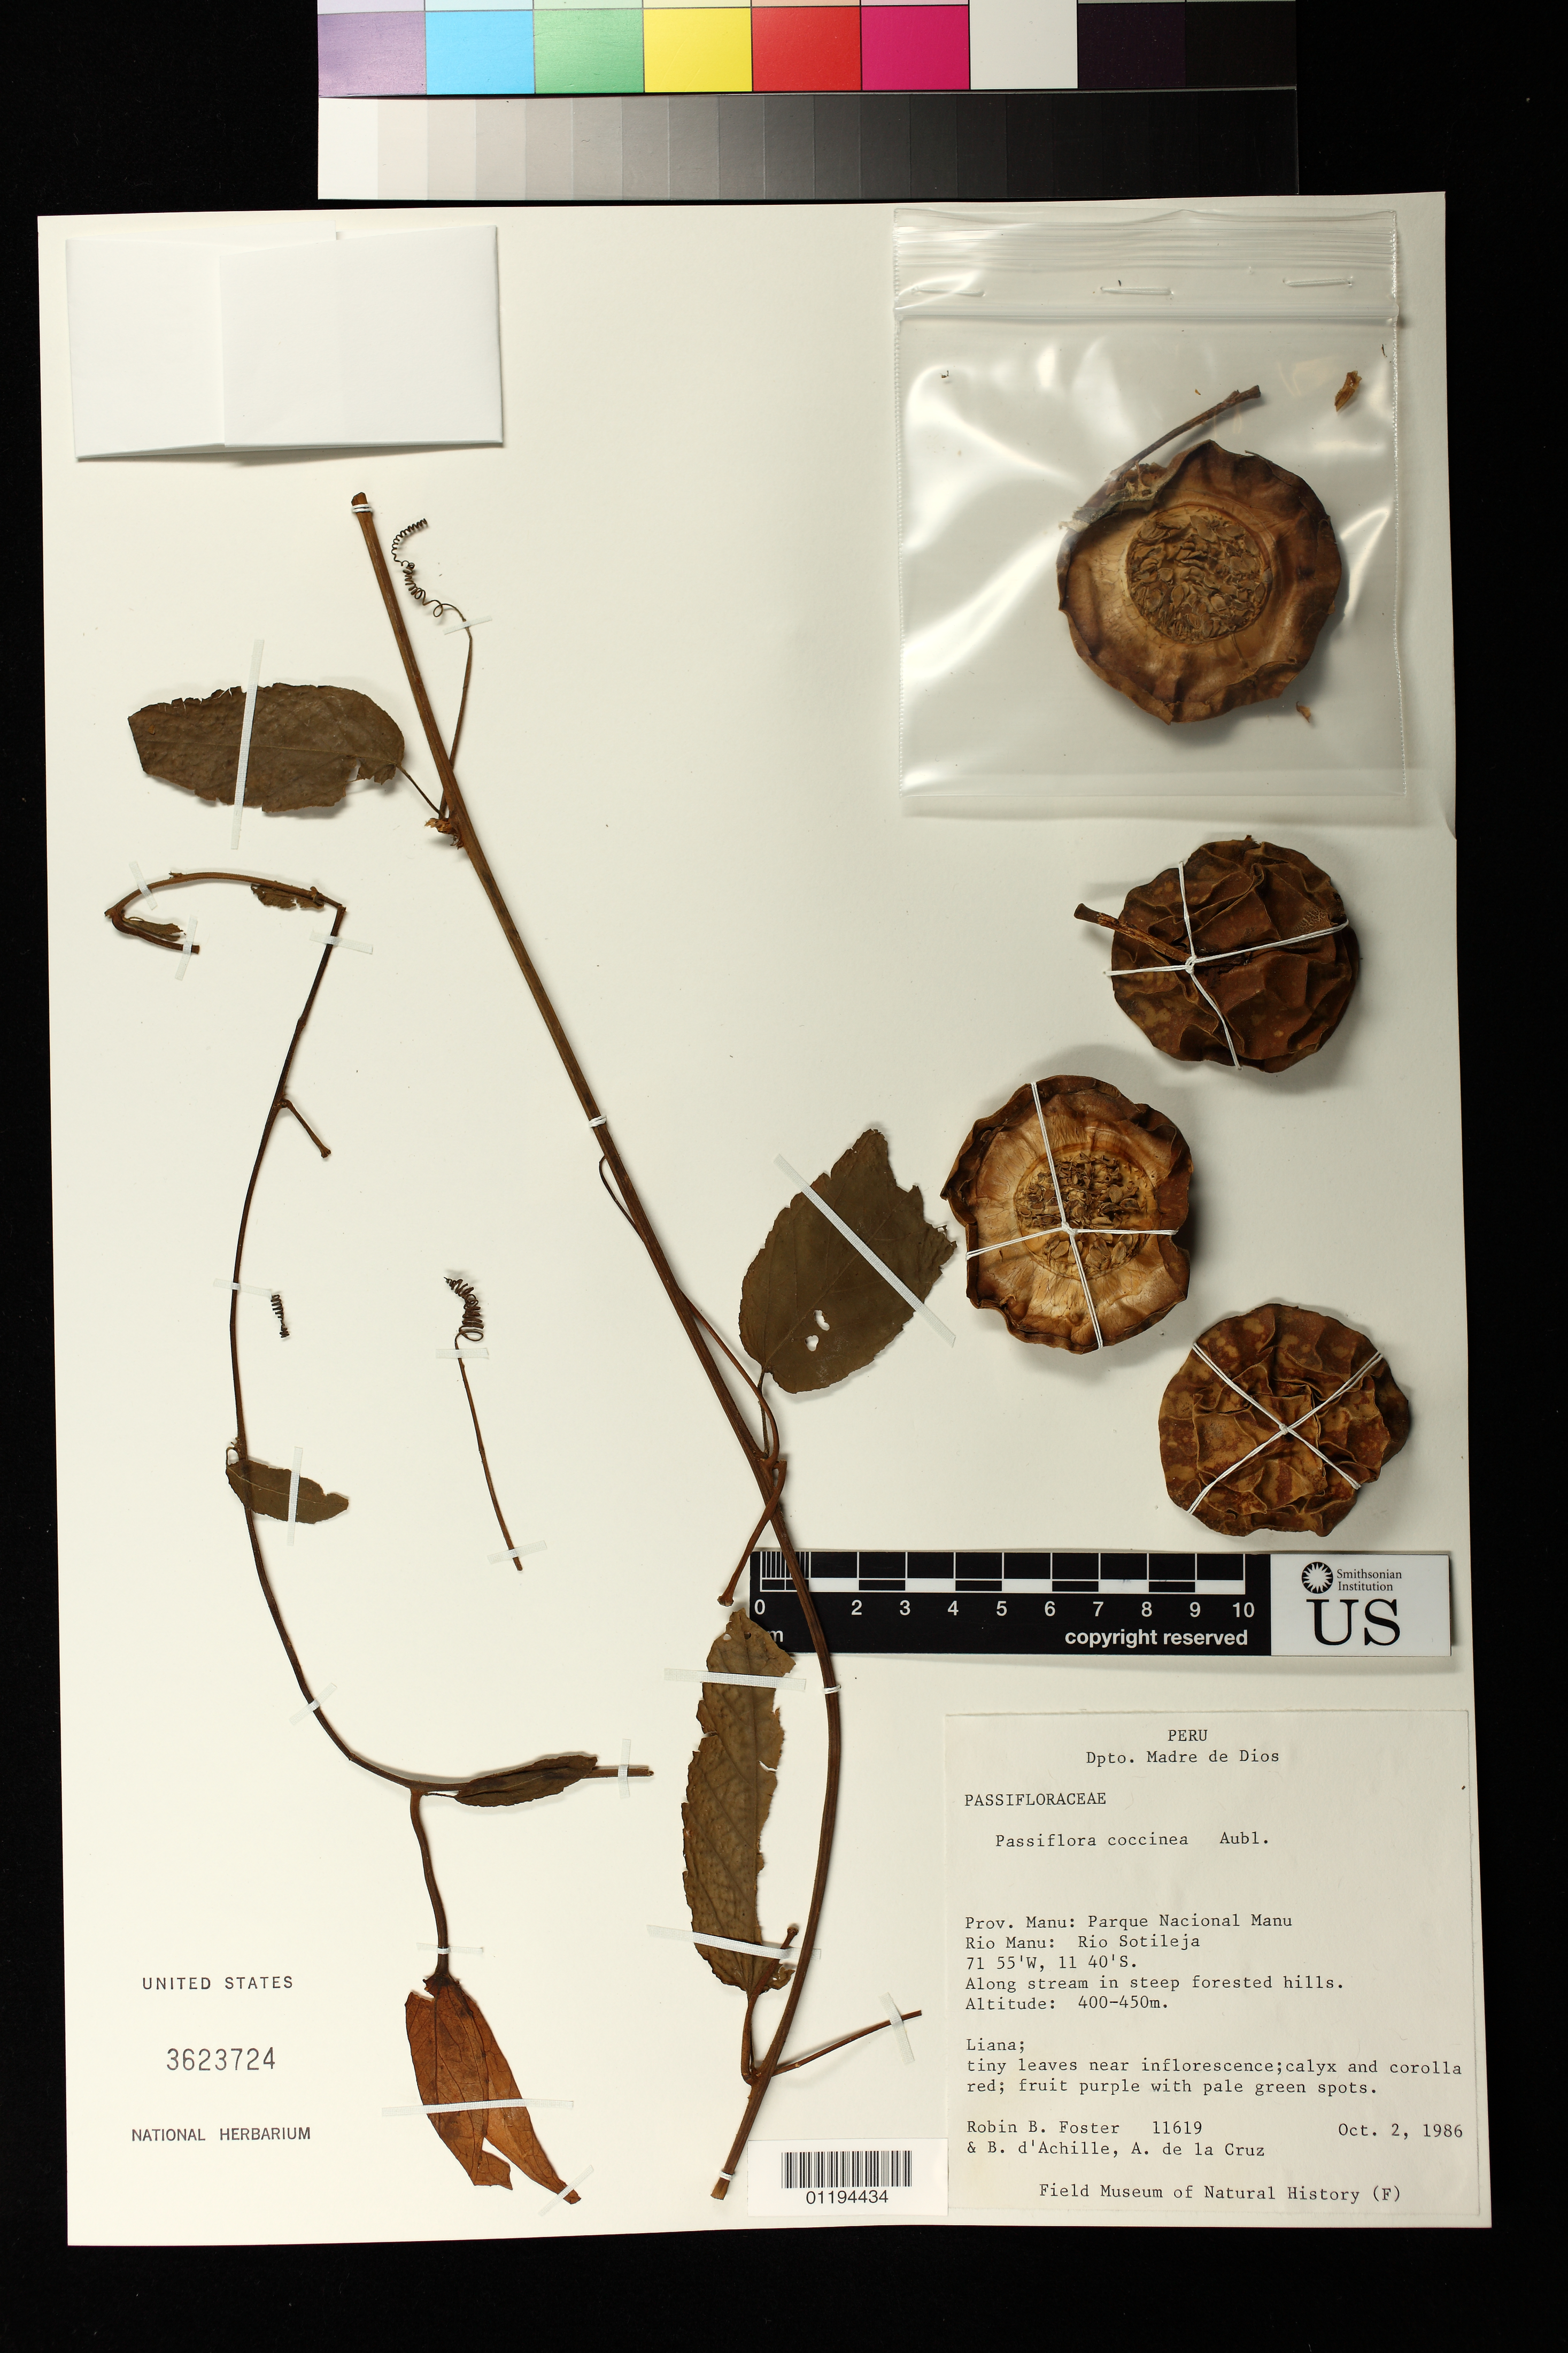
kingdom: Plantae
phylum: Tracheophyta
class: Magnoliopsida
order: Malpighiales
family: Passifloraceae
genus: Passiflora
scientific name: Passiflora coccinea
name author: Aubl.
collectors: R. B. Foster, B. d'Achille & A. de la Cruz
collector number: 11619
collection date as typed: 10 Feb 1986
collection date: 1986-02-10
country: Peru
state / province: Madre de Dios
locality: Dpto. Madre de Dios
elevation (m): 400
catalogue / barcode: US 3623724